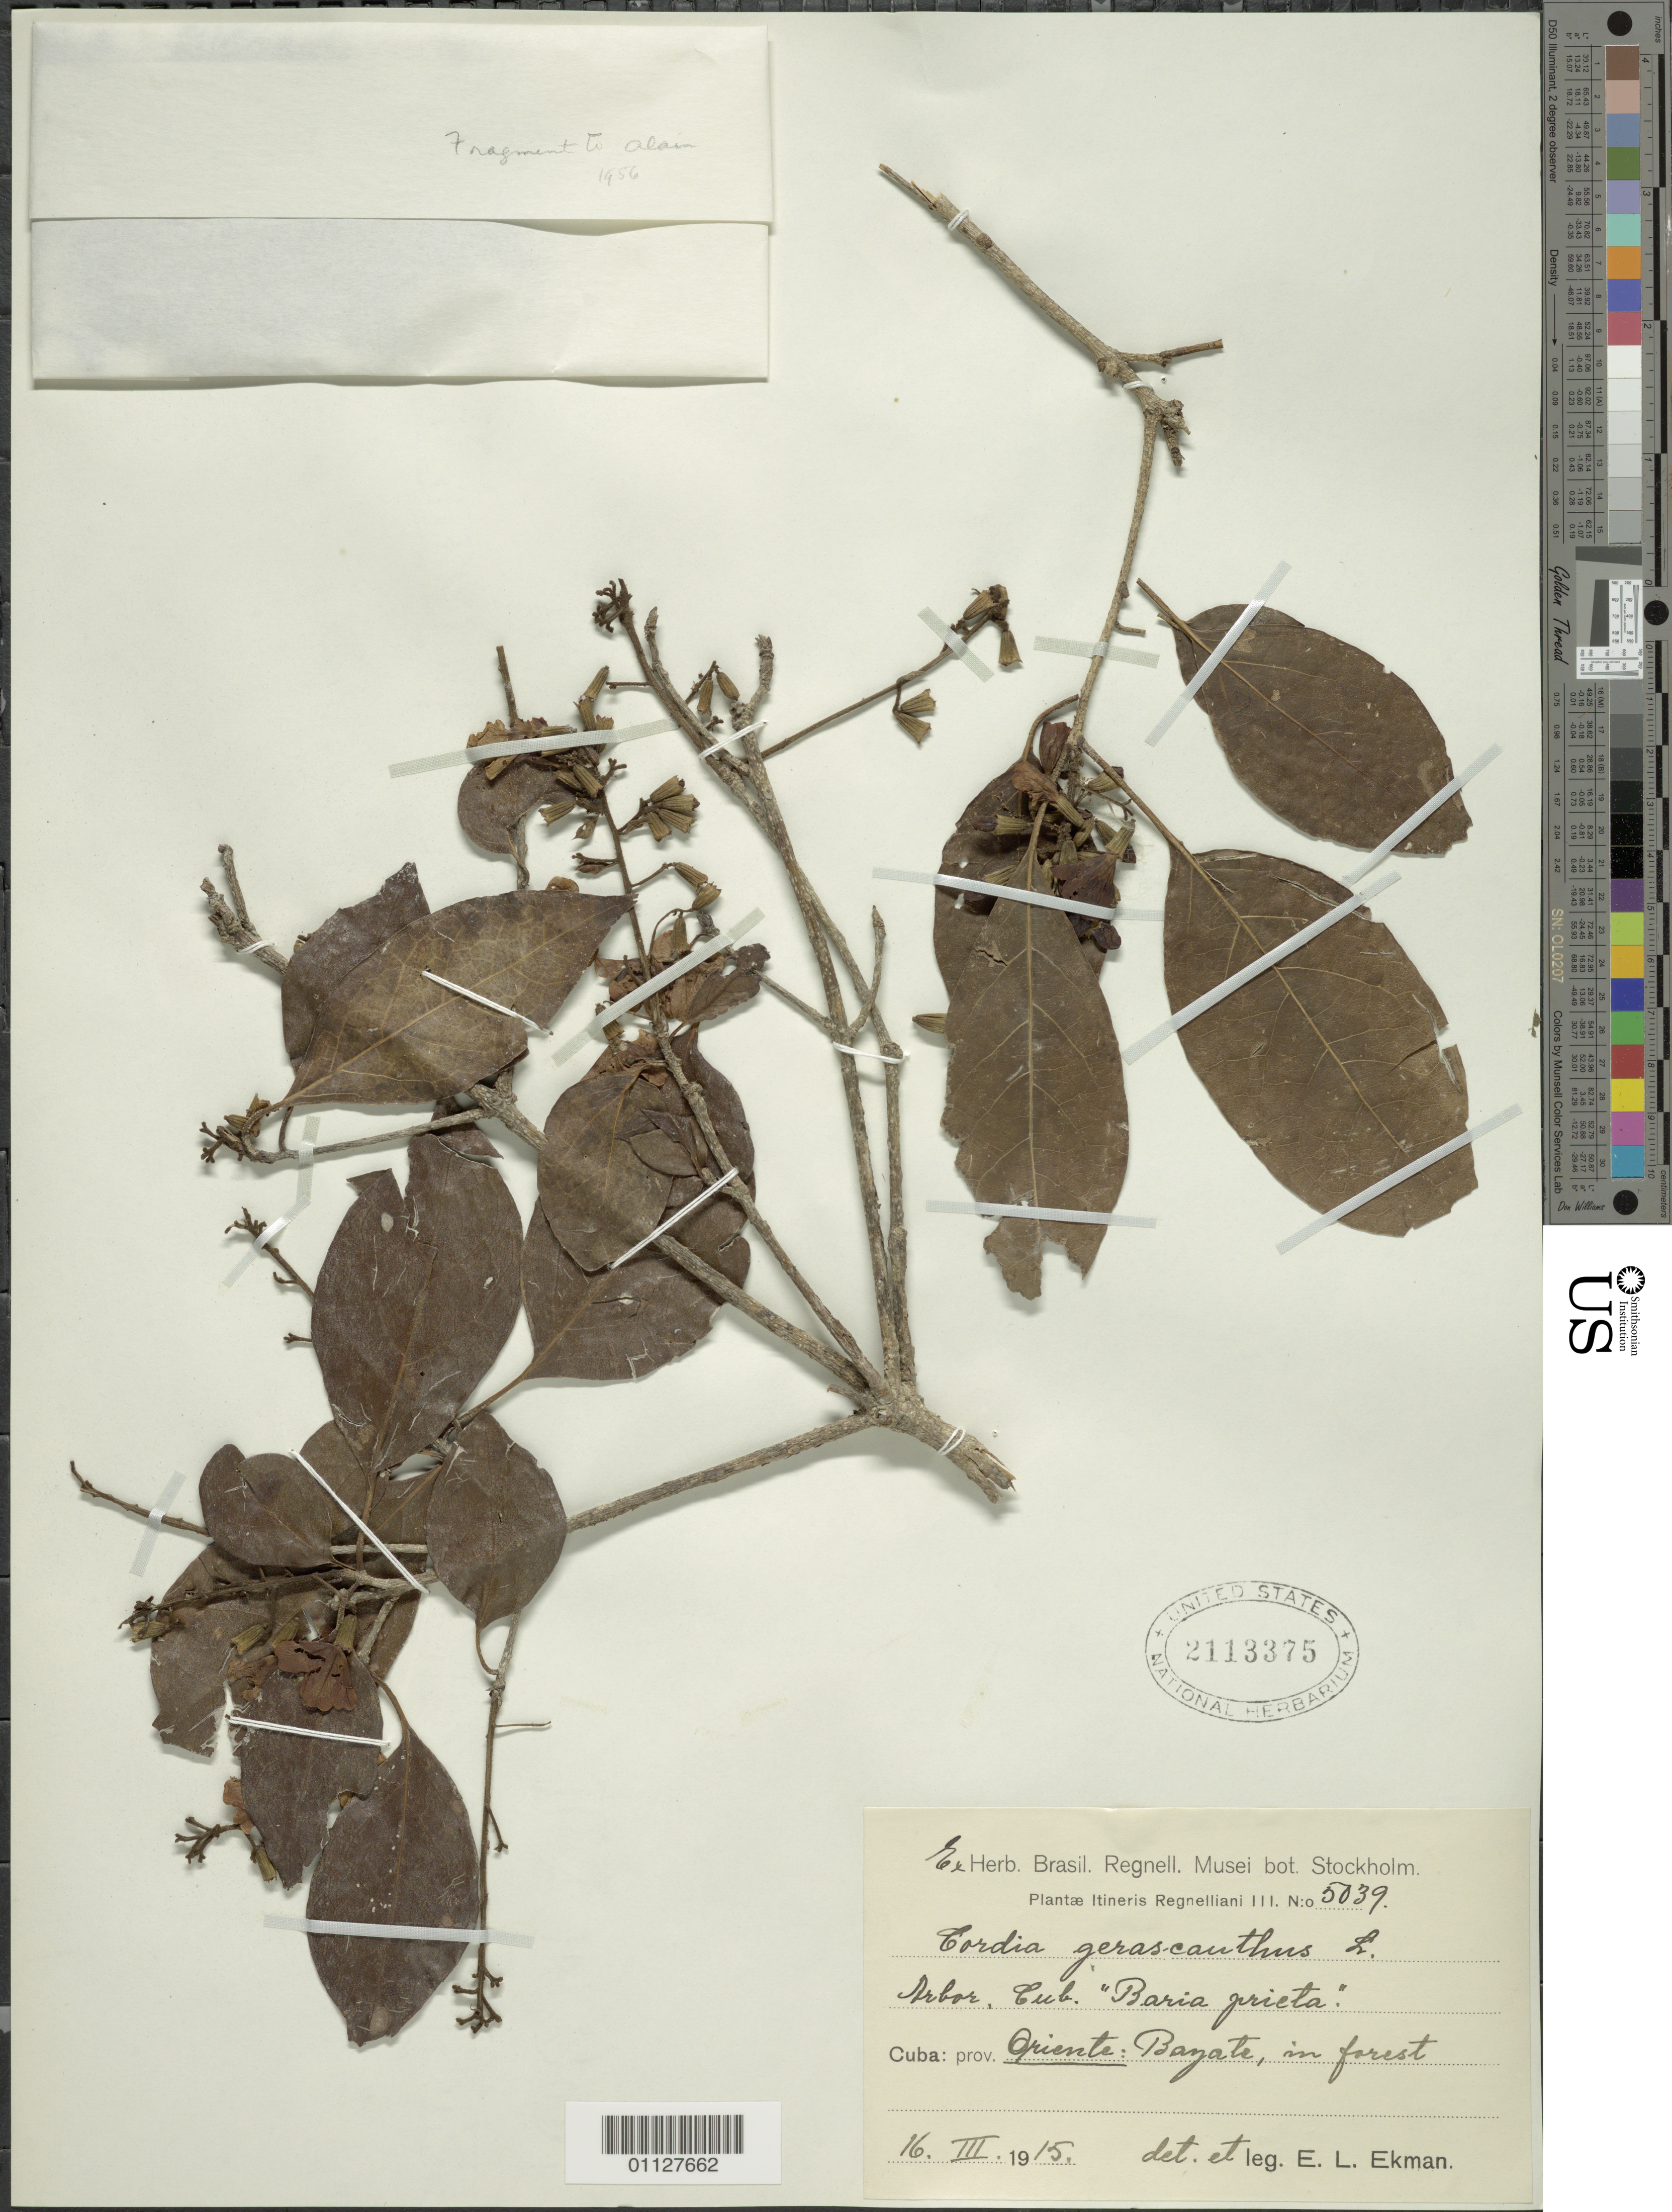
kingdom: Plantae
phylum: Tracheophyta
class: Magnoliopsida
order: Boraginales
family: Cordiaceae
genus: Cordia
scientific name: Cordia gerascanthus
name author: L.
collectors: E. L. Ekman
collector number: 5039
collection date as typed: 16 Mar 1915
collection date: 1915-03-16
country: Cuba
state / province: Guantánamo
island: Cuba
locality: Bayate, in forest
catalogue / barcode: US 2113375